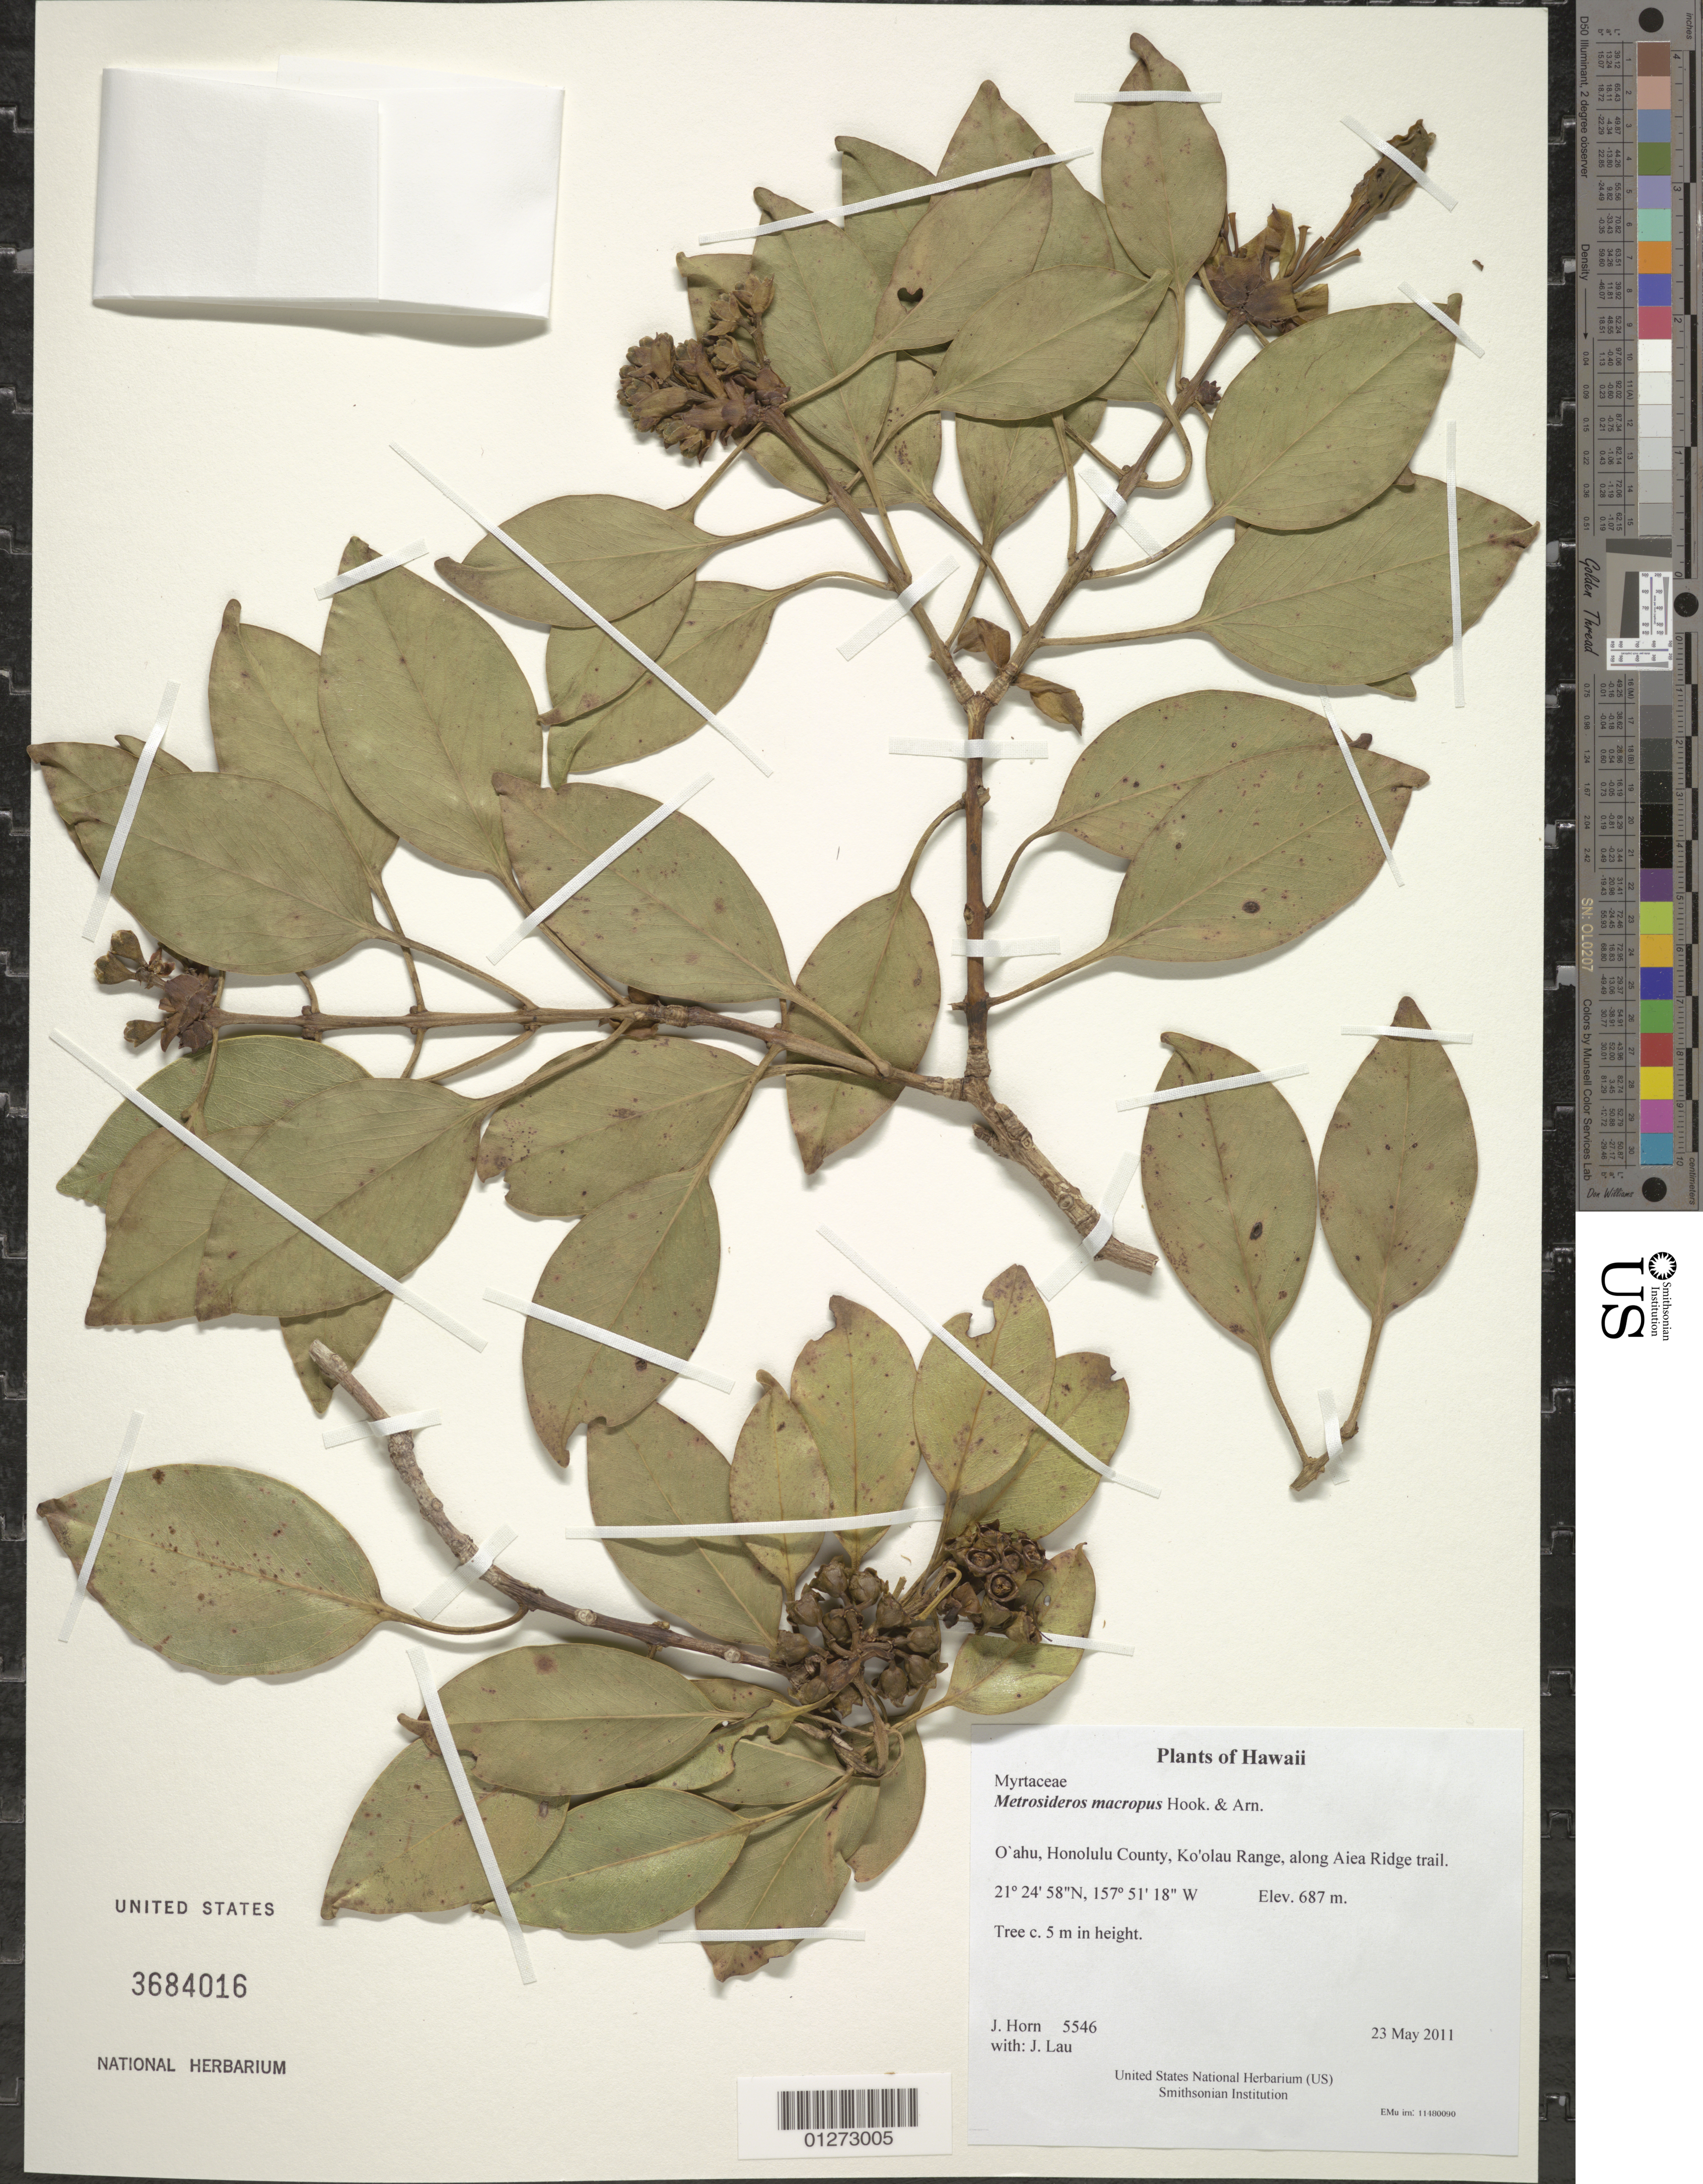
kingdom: Plantae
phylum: Tracheophyta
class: Magnoliopsida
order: Myrtales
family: Myrtaceae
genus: Metrosideros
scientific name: Metrosideros macropus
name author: Hook. & Arn.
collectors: J. Horn & J. Lau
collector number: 5546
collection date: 2011-05-23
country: United States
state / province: Hawaii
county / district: Honolulu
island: Oahu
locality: Ko'olau Range, along Aiea Ridge trail.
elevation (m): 687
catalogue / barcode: US 3684016